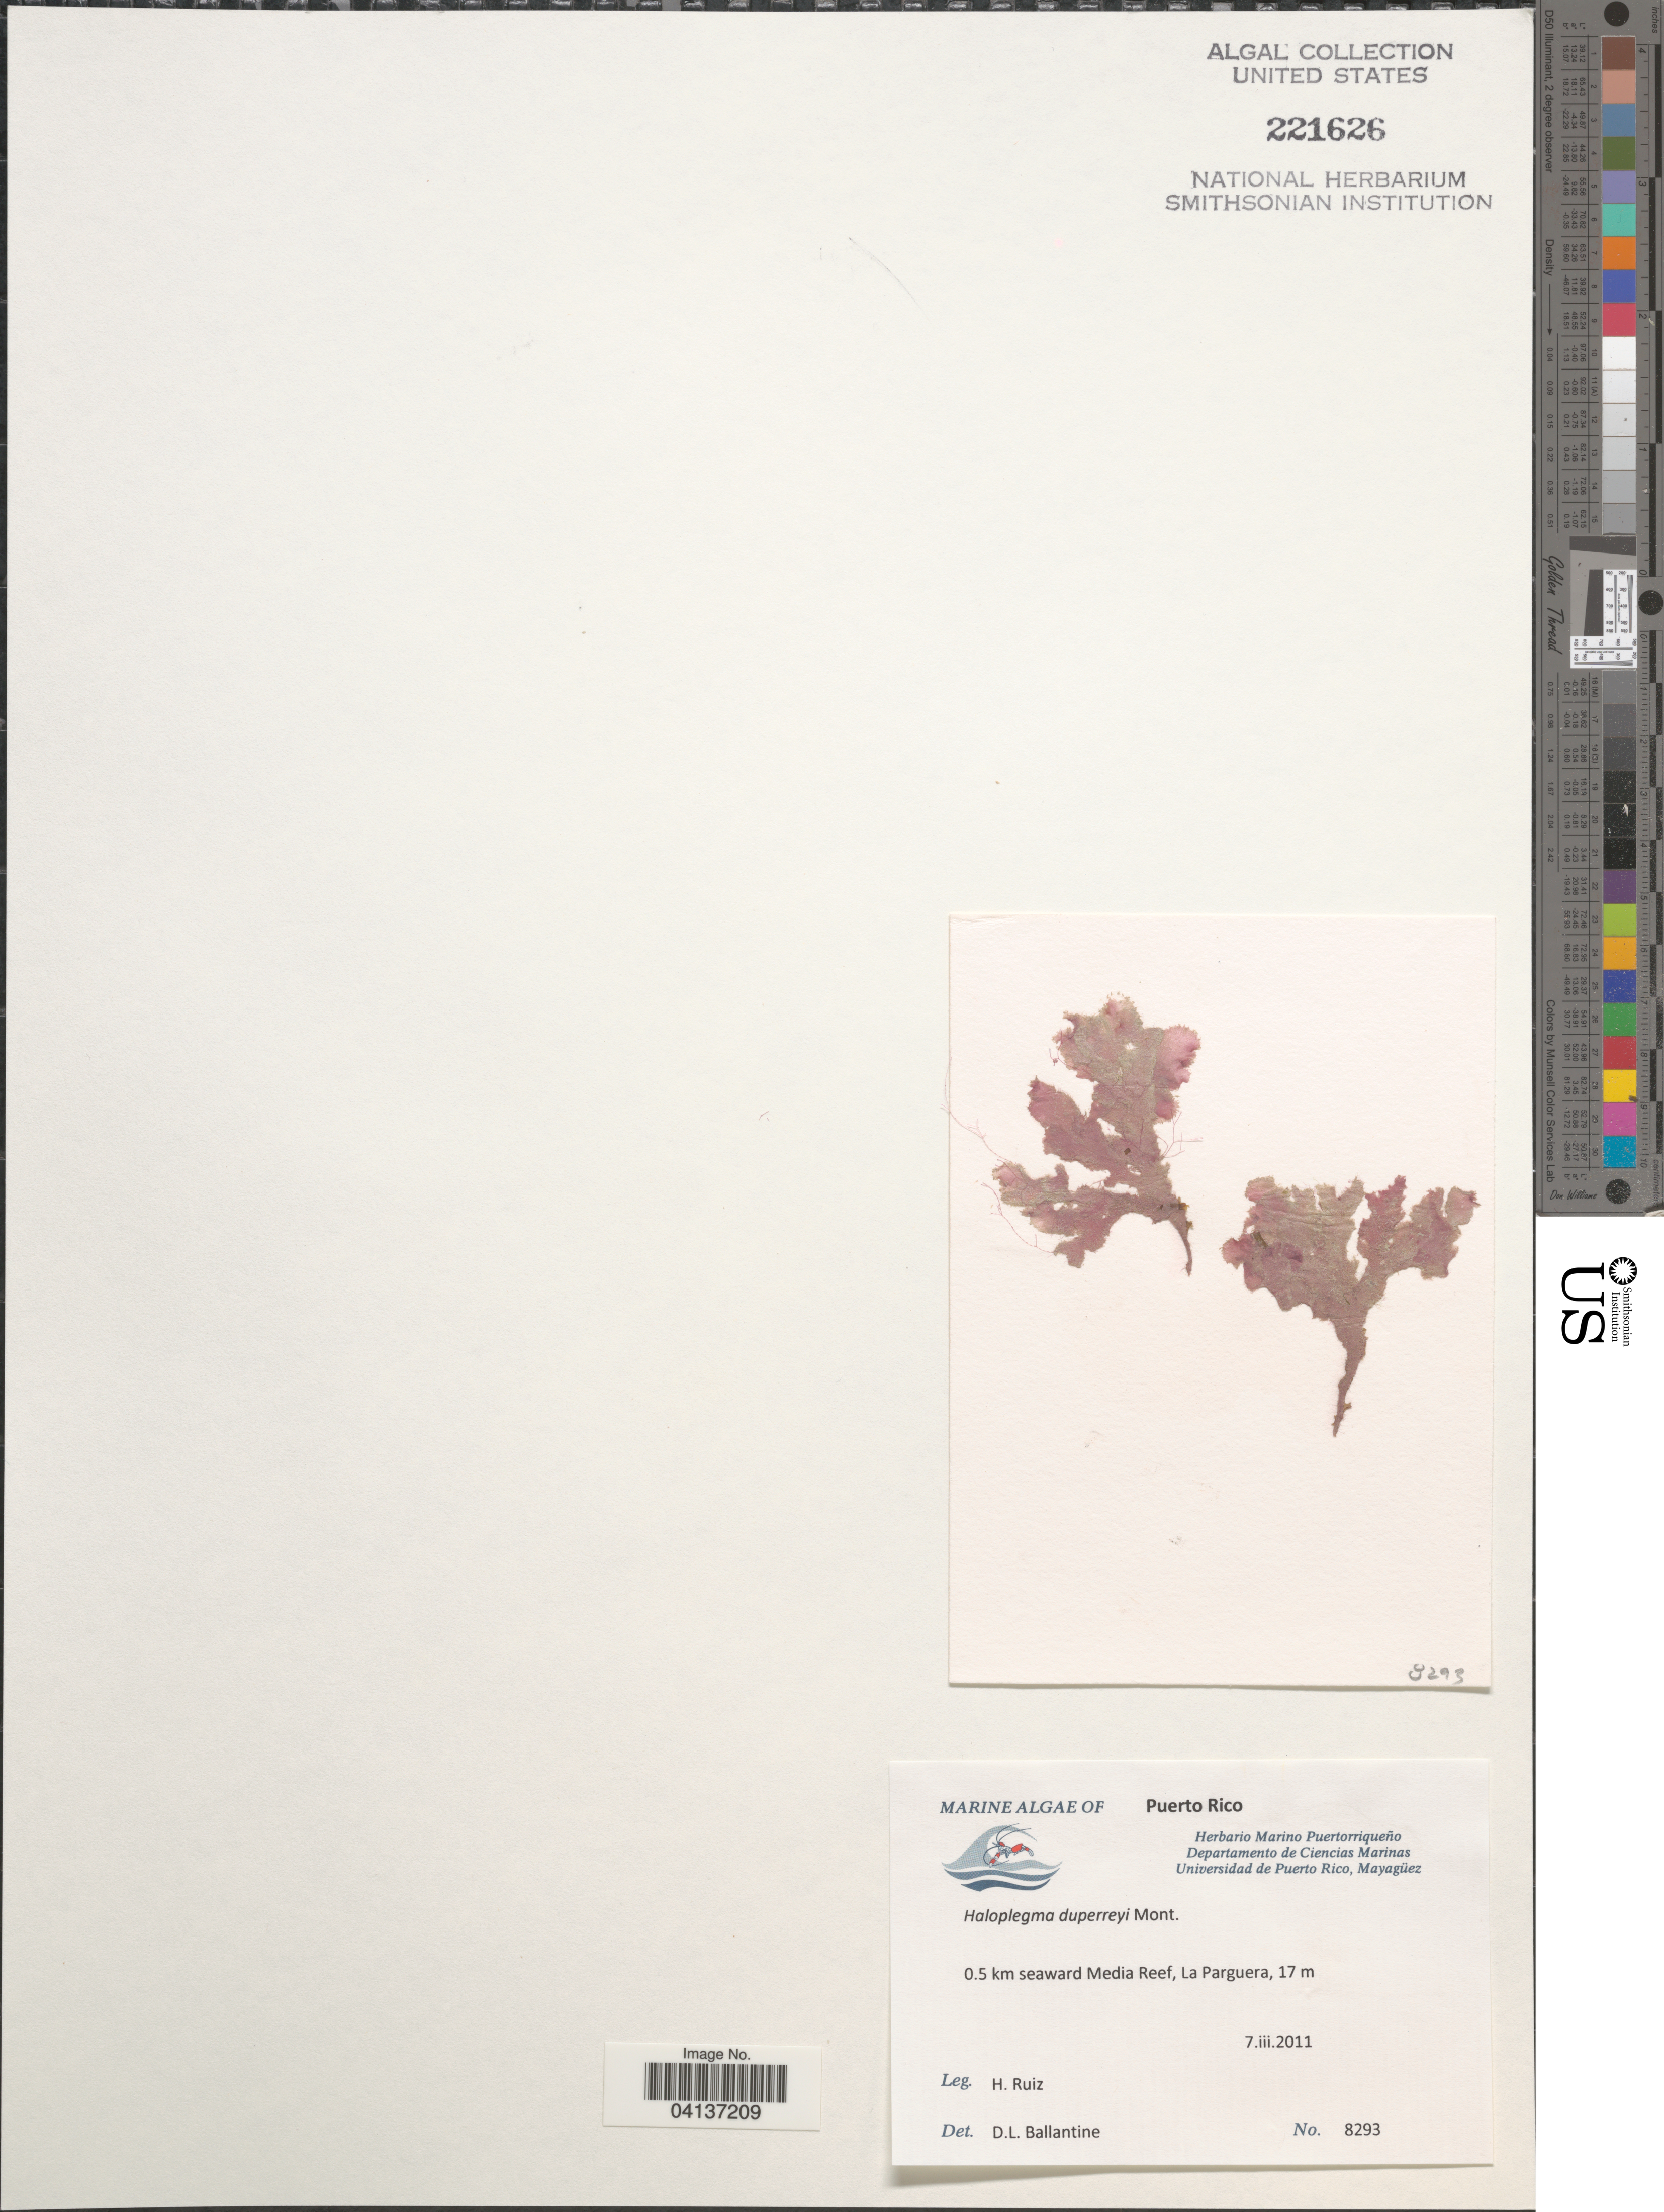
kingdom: Plantae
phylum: Rhodophyta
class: Florideophyceae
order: Ceramiales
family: Wrangeliaceae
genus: Haloplegma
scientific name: Haloplegma duperreyi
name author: Mont.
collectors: H. Ruiz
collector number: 8293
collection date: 2011-03-07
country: Puerto Rico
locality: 0.5 km seaward Media Reef, La Parguera.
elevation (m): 17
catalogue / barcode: US 221626